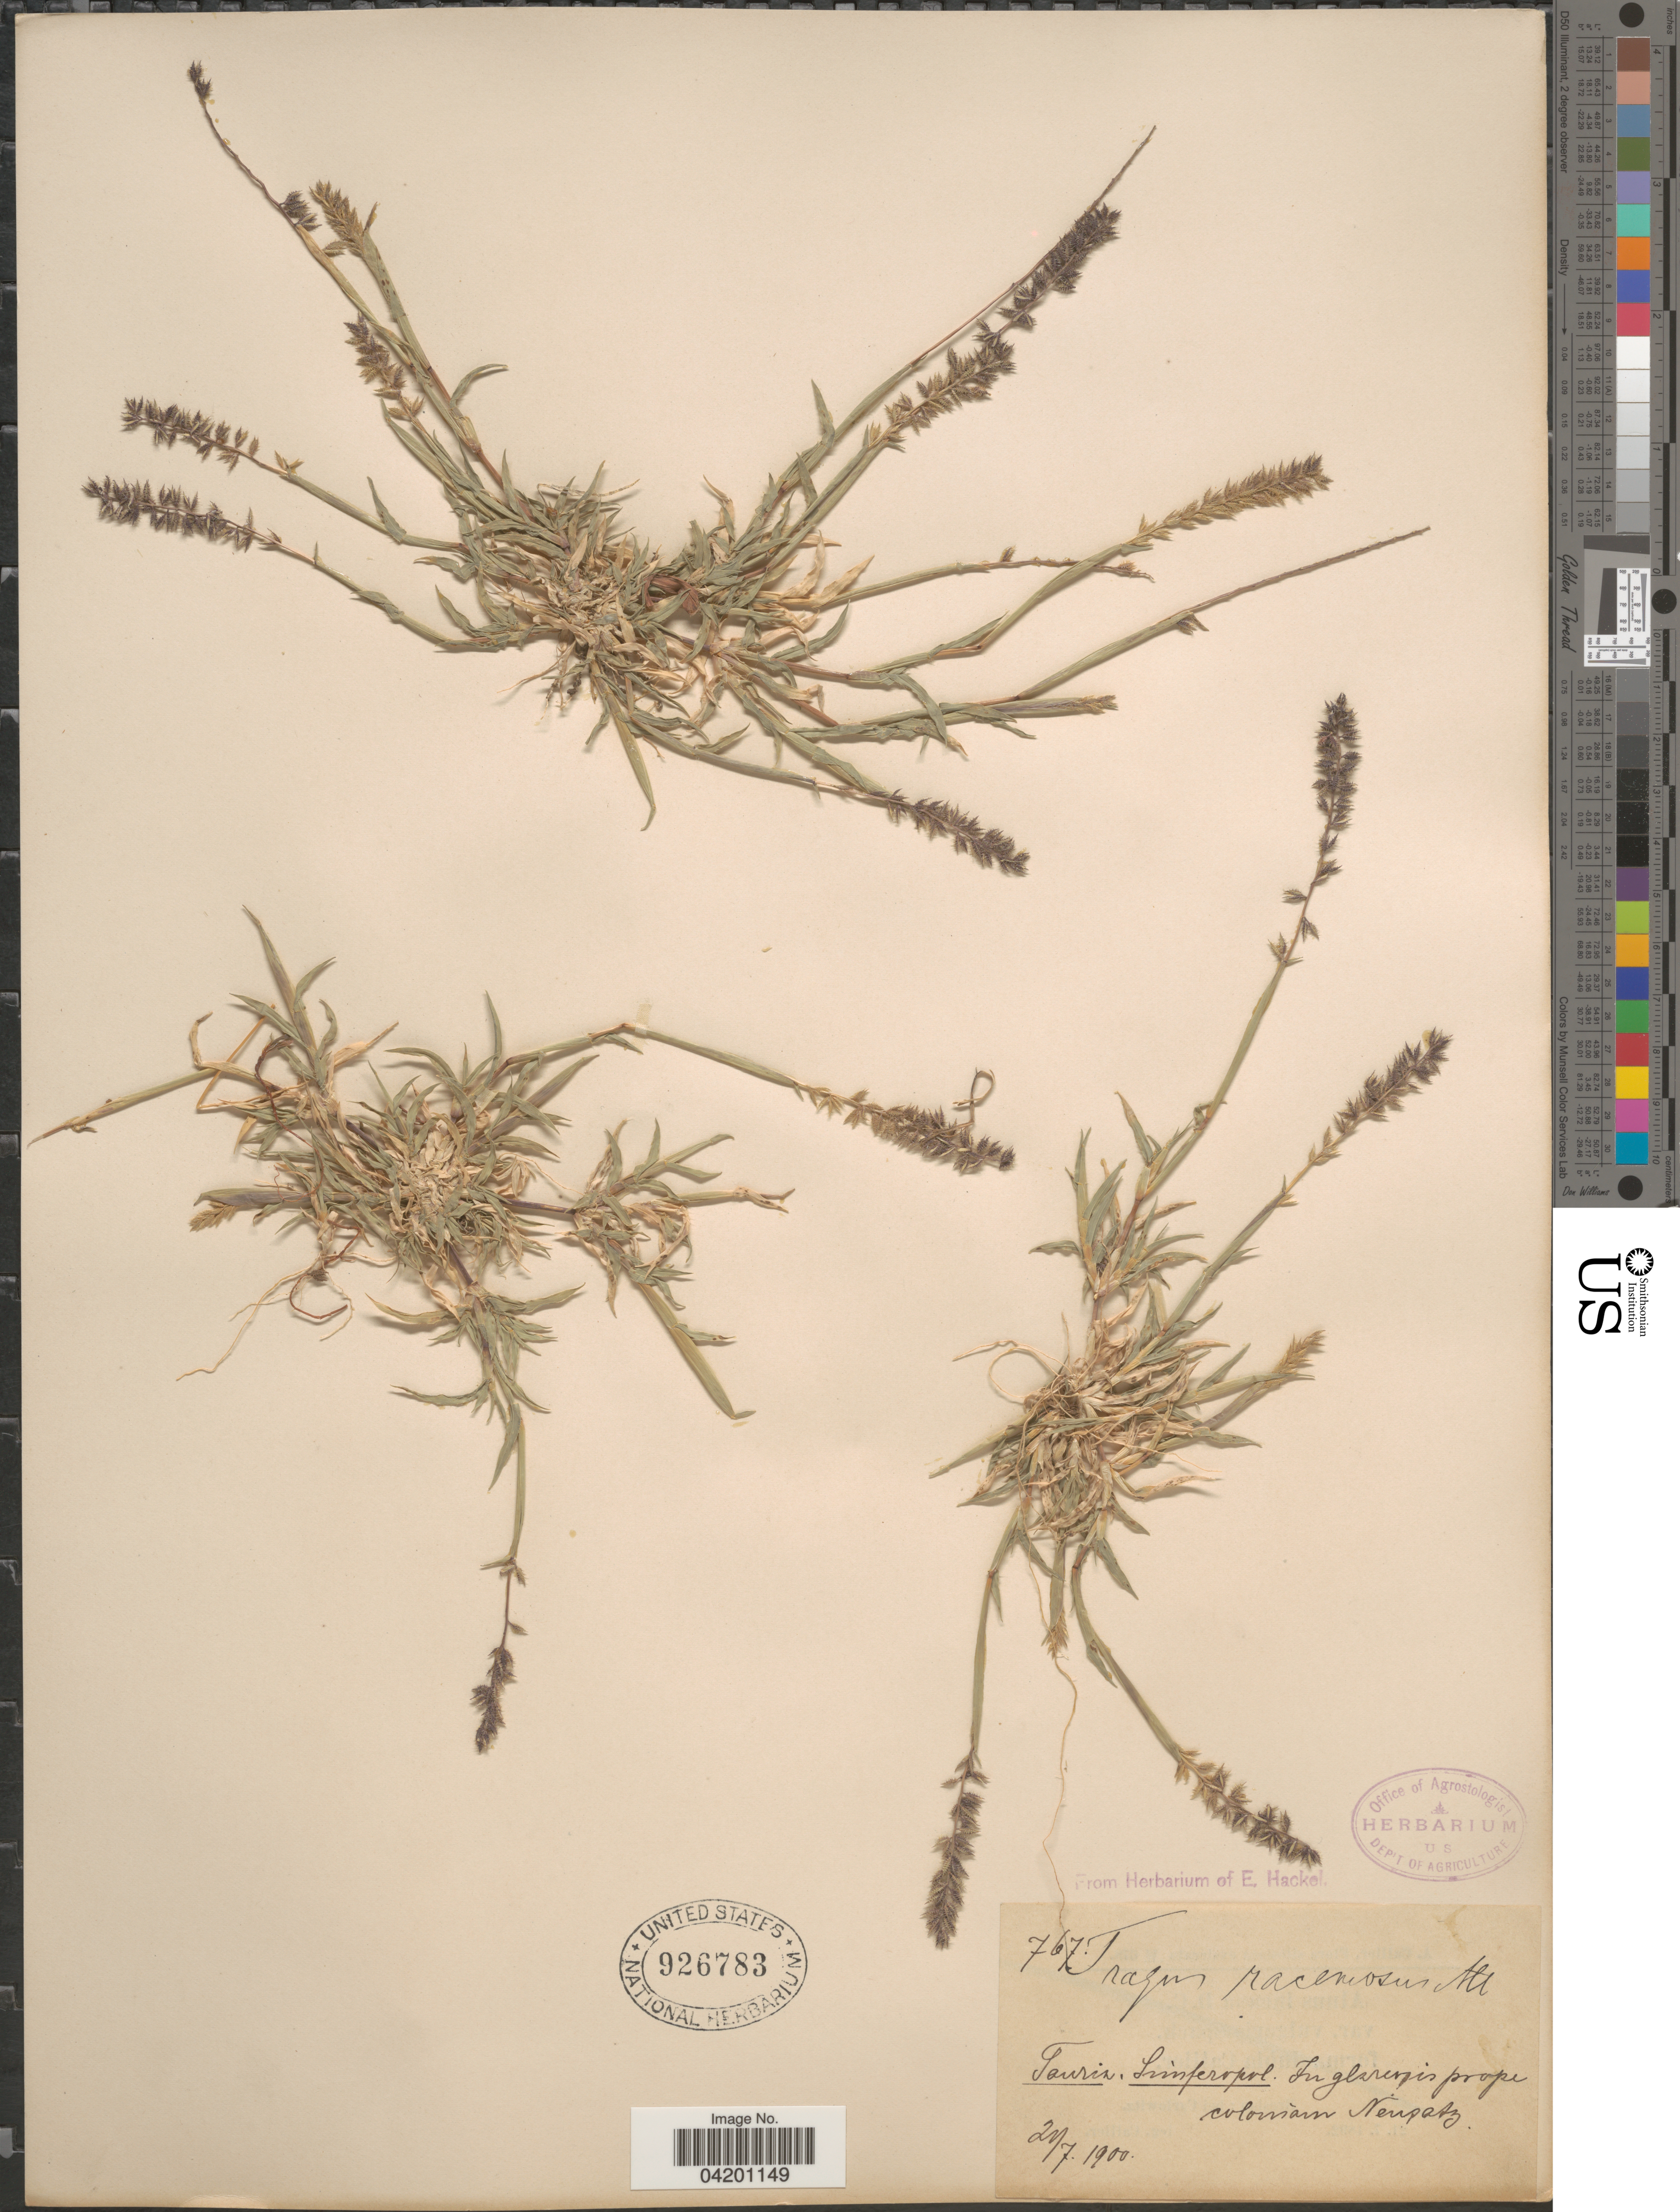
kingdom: Plantae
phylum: Tracheophyta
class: Liliopsida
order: Poales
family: Poaceae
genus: Tragus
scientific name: Tragus racemosus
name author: (L.) All.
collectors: ex herb. E. Hackel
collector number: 767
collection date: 1900-07-20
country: Ukraine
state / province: Crimea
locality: Tauria. Simferopol. In glareosis prope coloniam Neupatz.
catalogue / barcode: US 926783